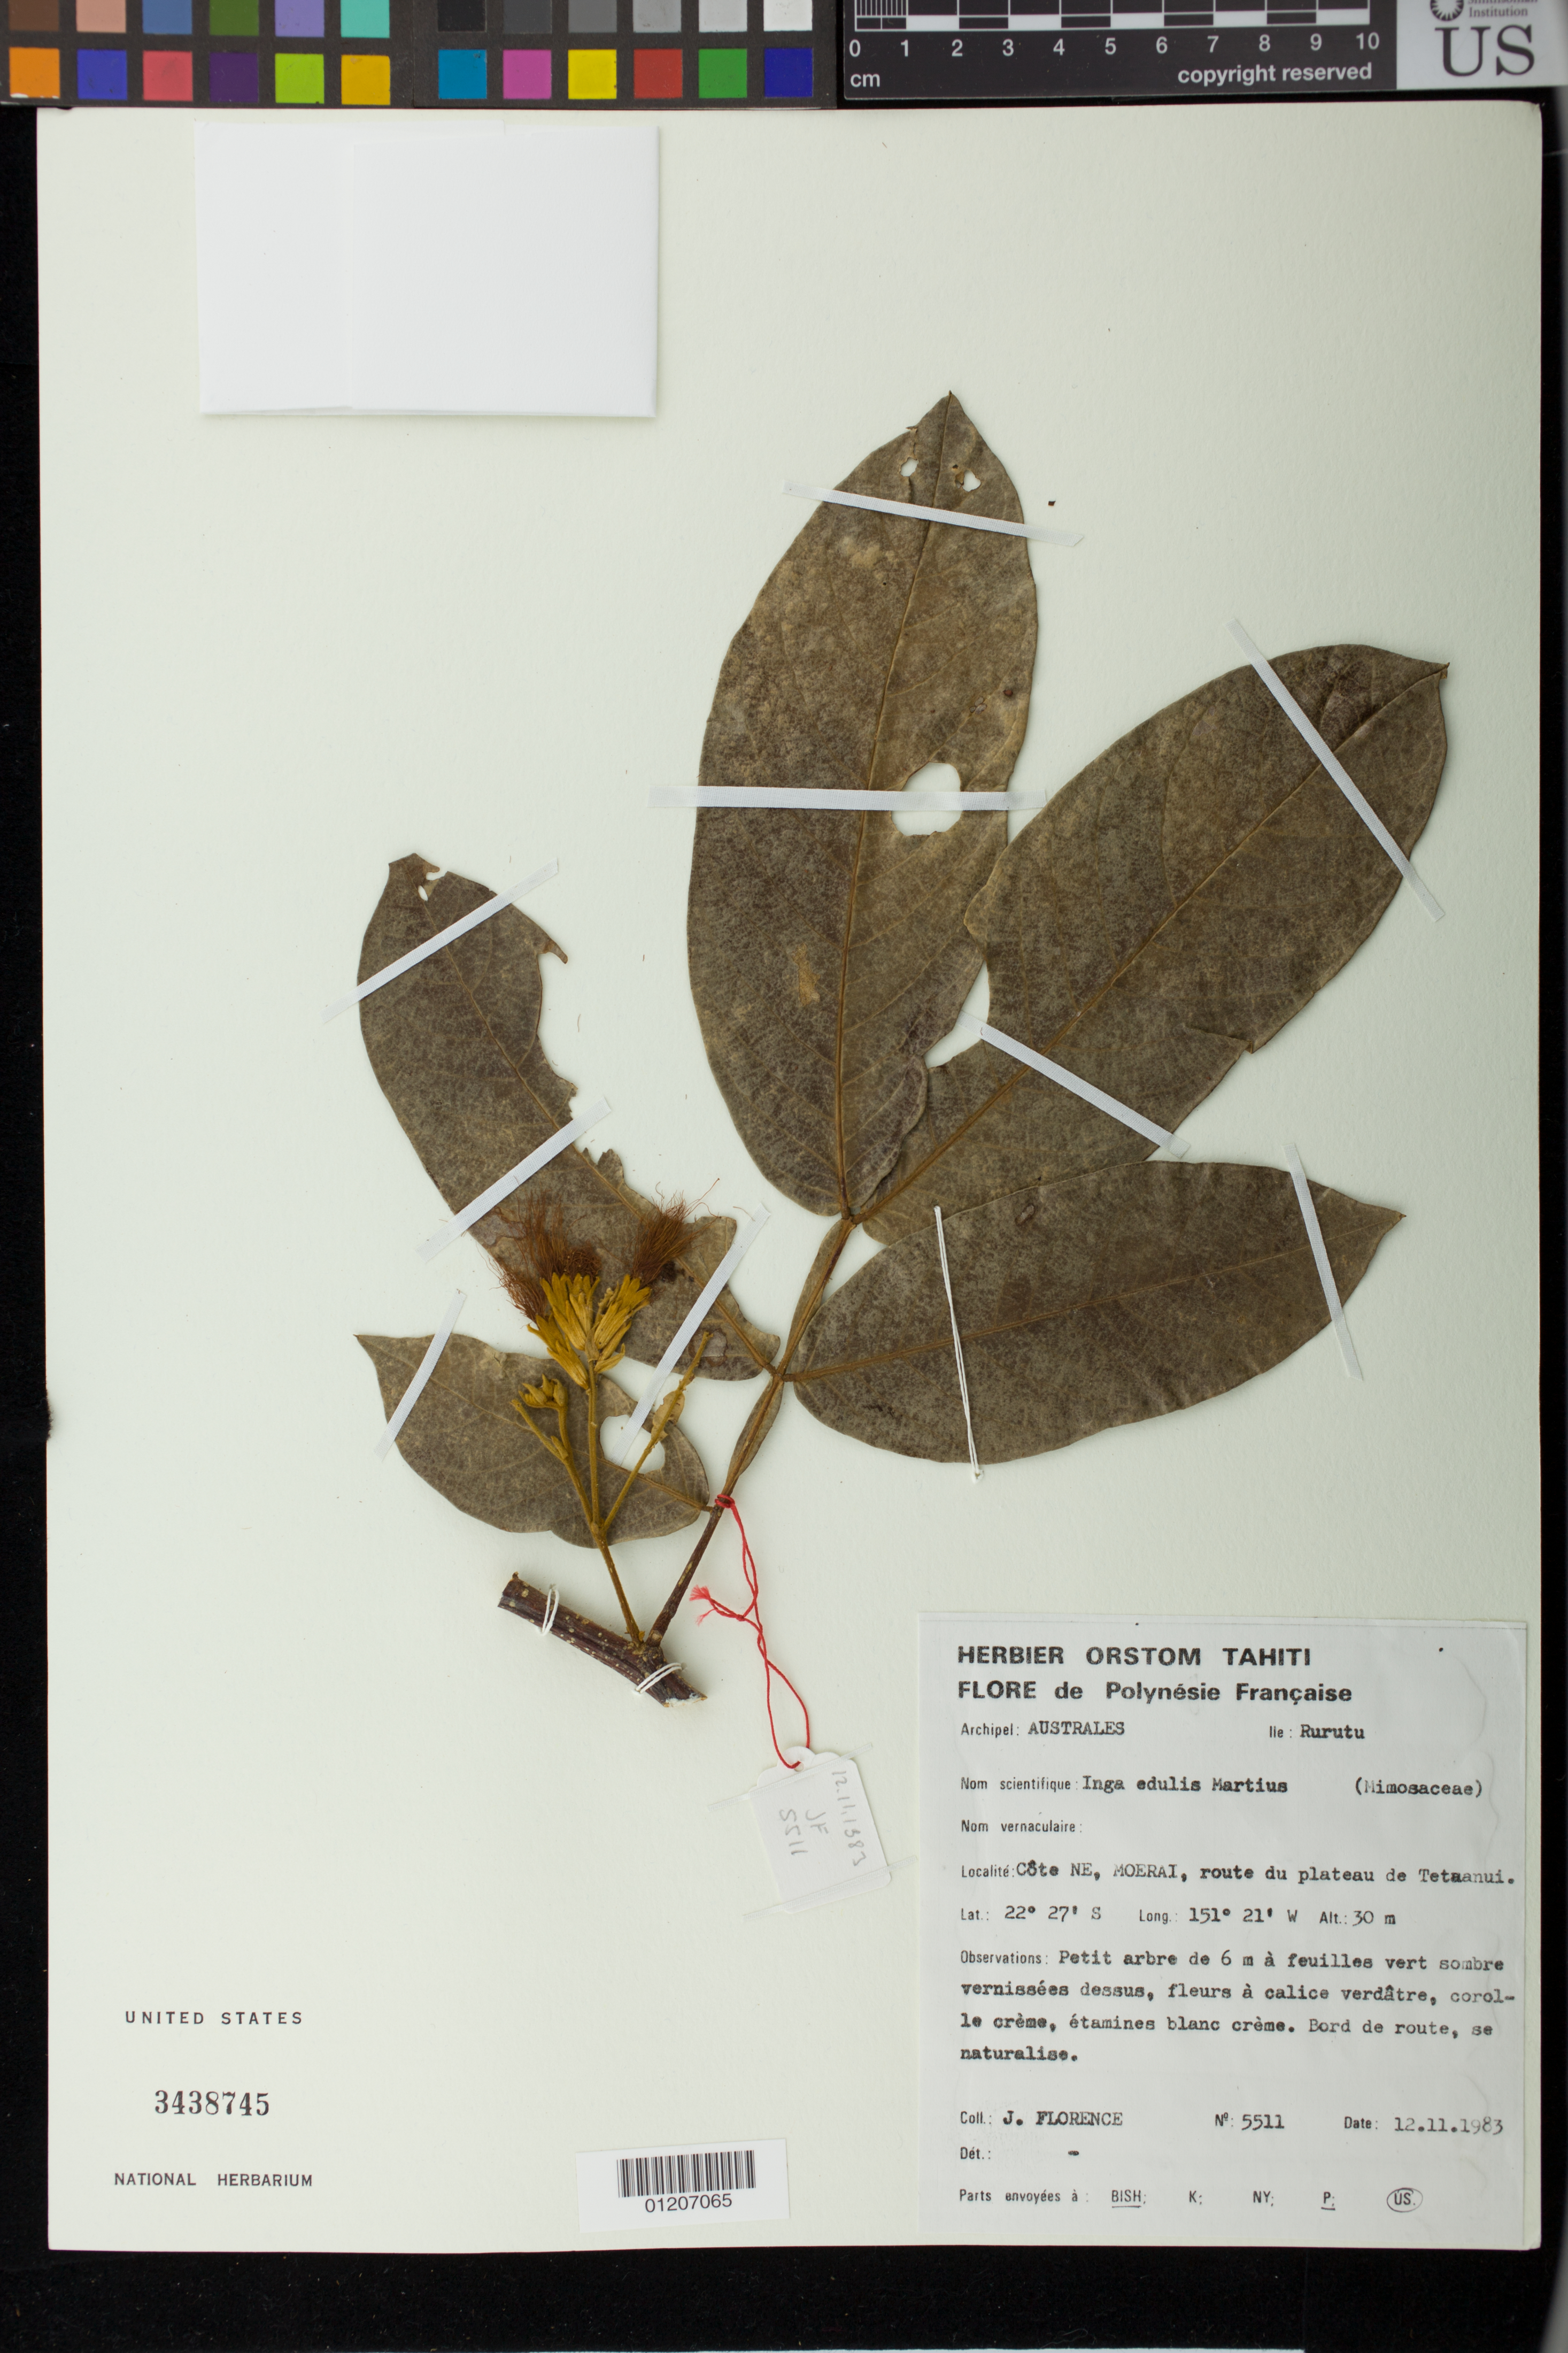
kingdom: Plantae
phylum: Tracheophyta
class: Magnoliopsida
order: Fabales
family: Fabaceae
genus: Inga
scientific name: Inga edulis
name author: Mart.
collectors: J. Florence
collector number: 5511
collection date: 1983-11-12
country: French Polynesia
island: Rurutu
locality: Còte NE, Moerai, route du plateau de Tatuanui.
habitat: Bord de route.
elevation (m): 30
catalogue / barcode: US 3438745